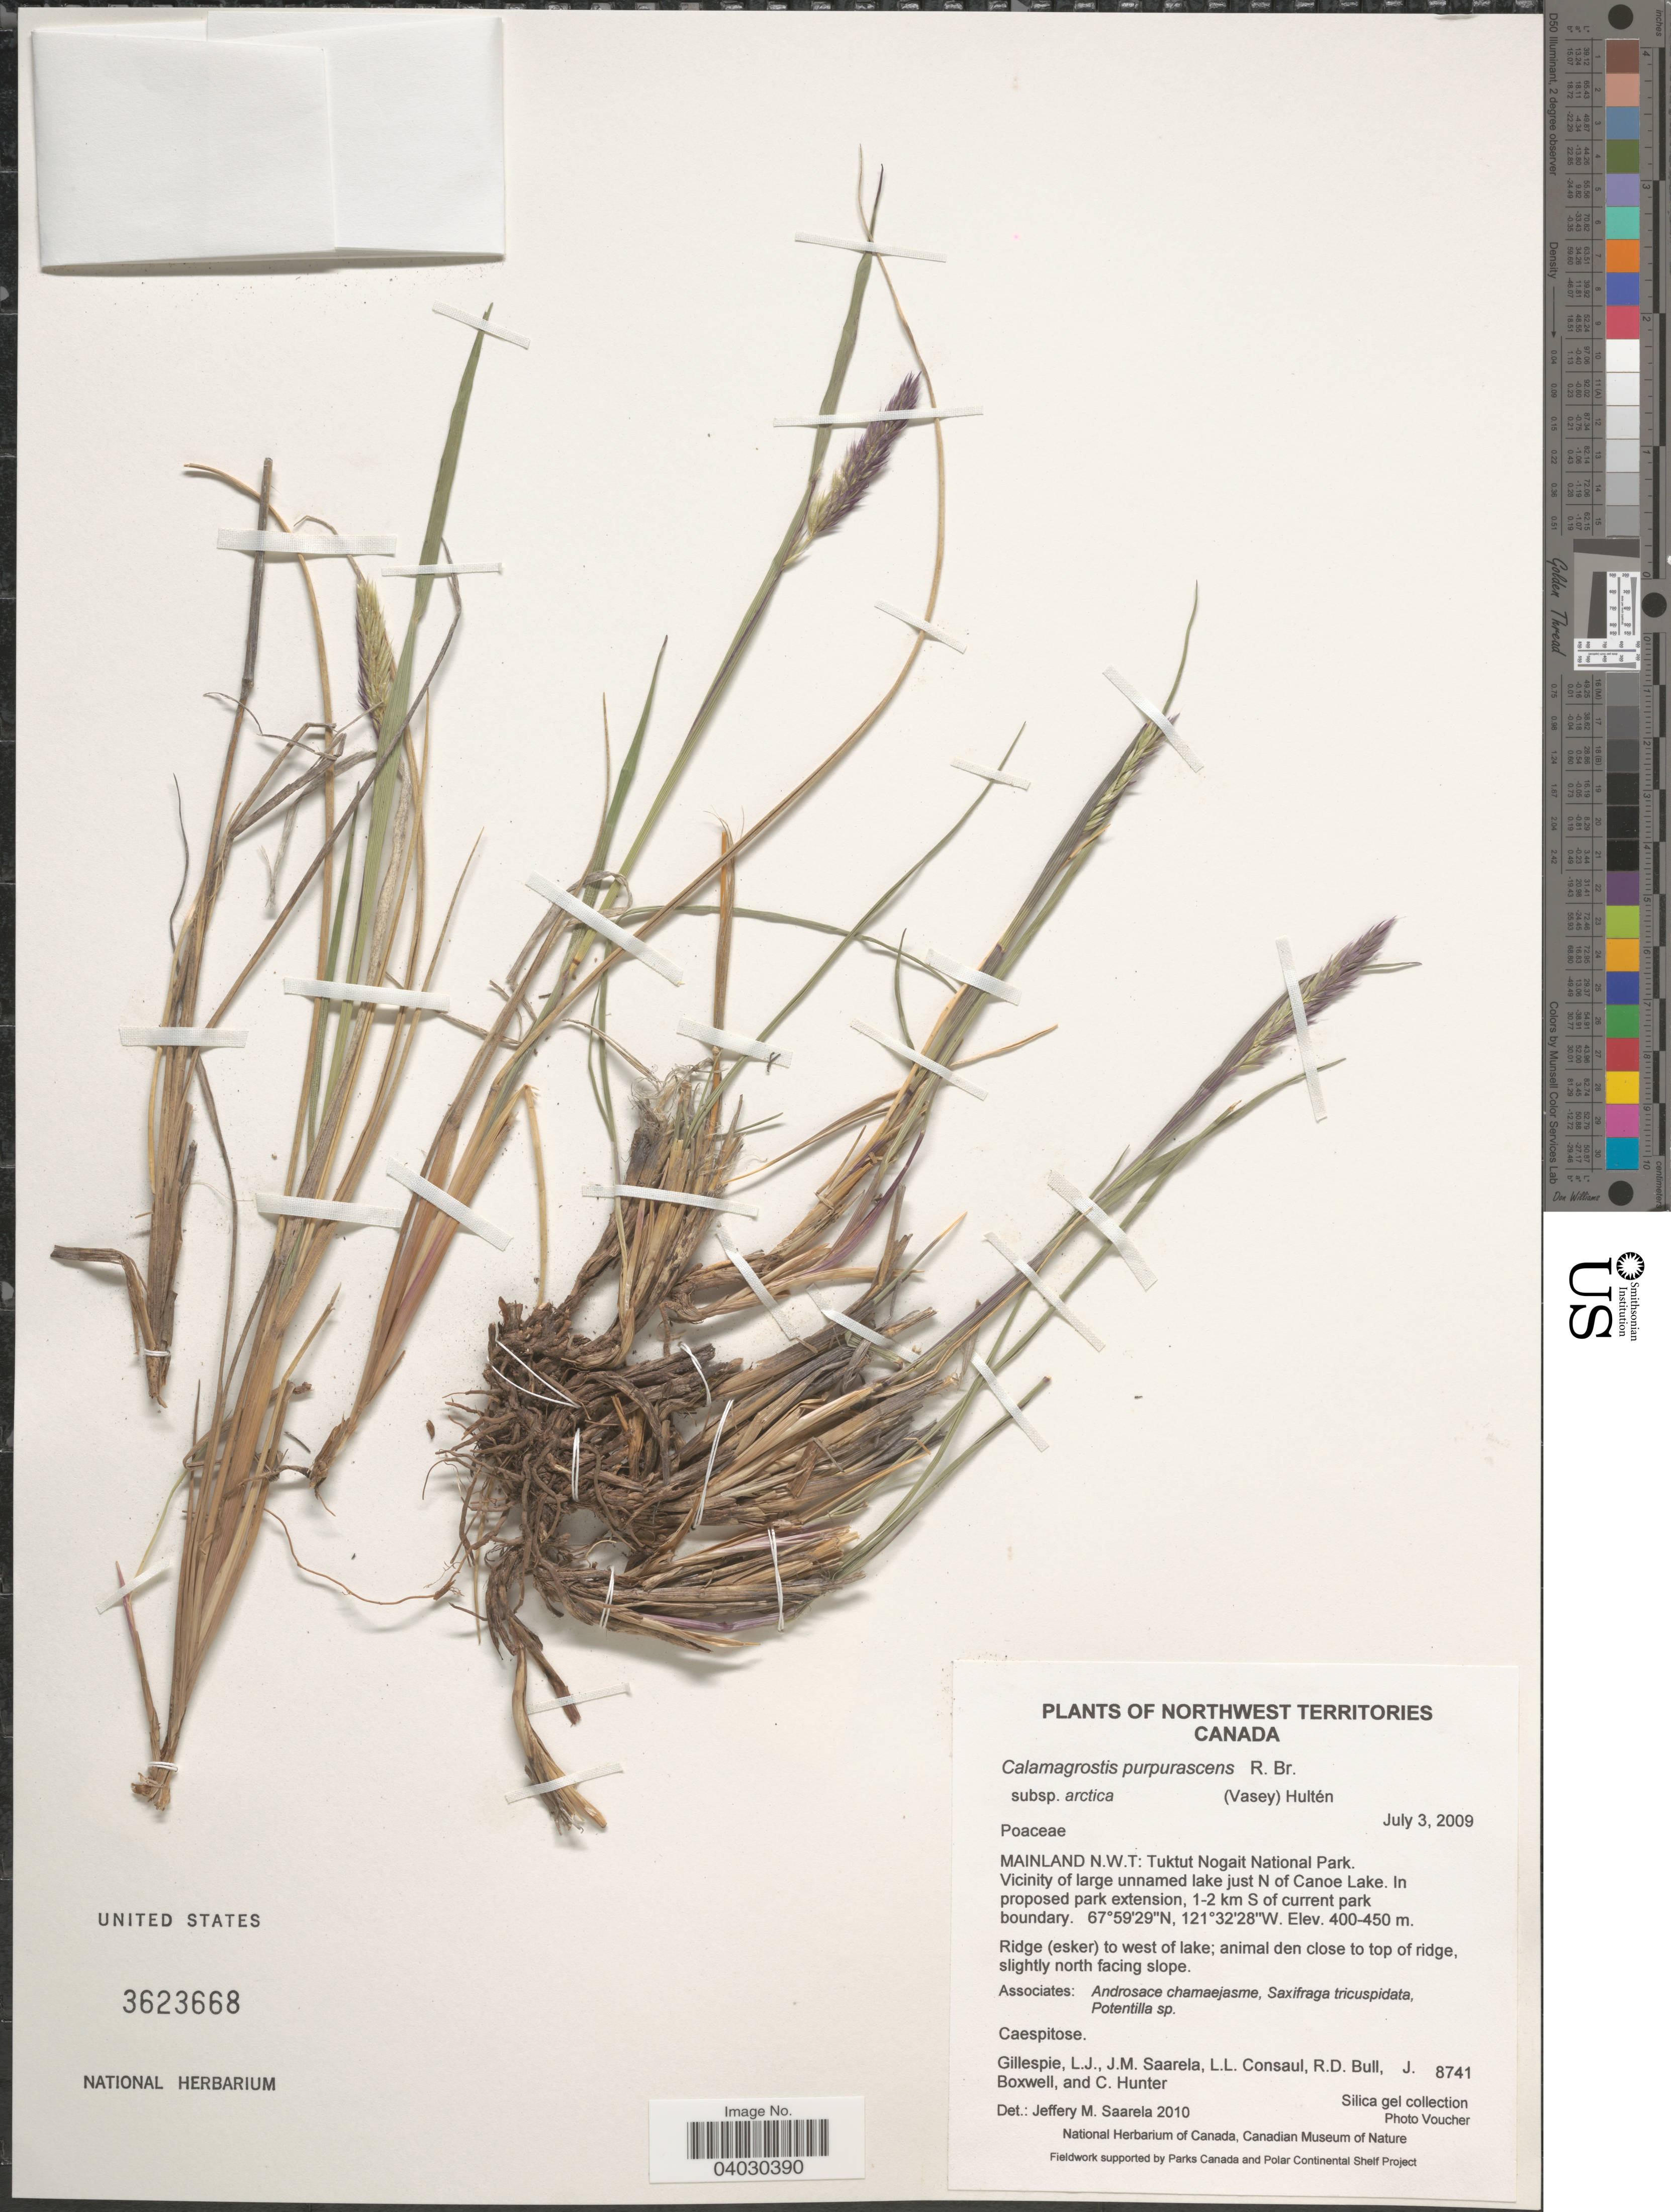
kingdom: Plantae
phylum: Tracheophyta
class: Liliopsida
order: Poales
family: Poaceae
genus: Calamagrostis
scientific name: Calamagrostis purpurascens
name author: R. Br.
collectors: L. Gillespie, J. Saarela, L. Consaul, R. Bull & et al.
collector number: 8741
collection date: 2009-07-03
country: Canada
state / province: Northwest Territories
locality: Mainland N.W.T: Tuktut Nogait National Park. Vicinity of large unnamed lake just N of Canoe Lake. In proposed park extension, 1-2 km S of current park boundary. Ridge (esker) to west of lake; animal den close to top of ridge, slightly north facing slope.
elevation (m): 400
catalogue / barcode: US 3623668